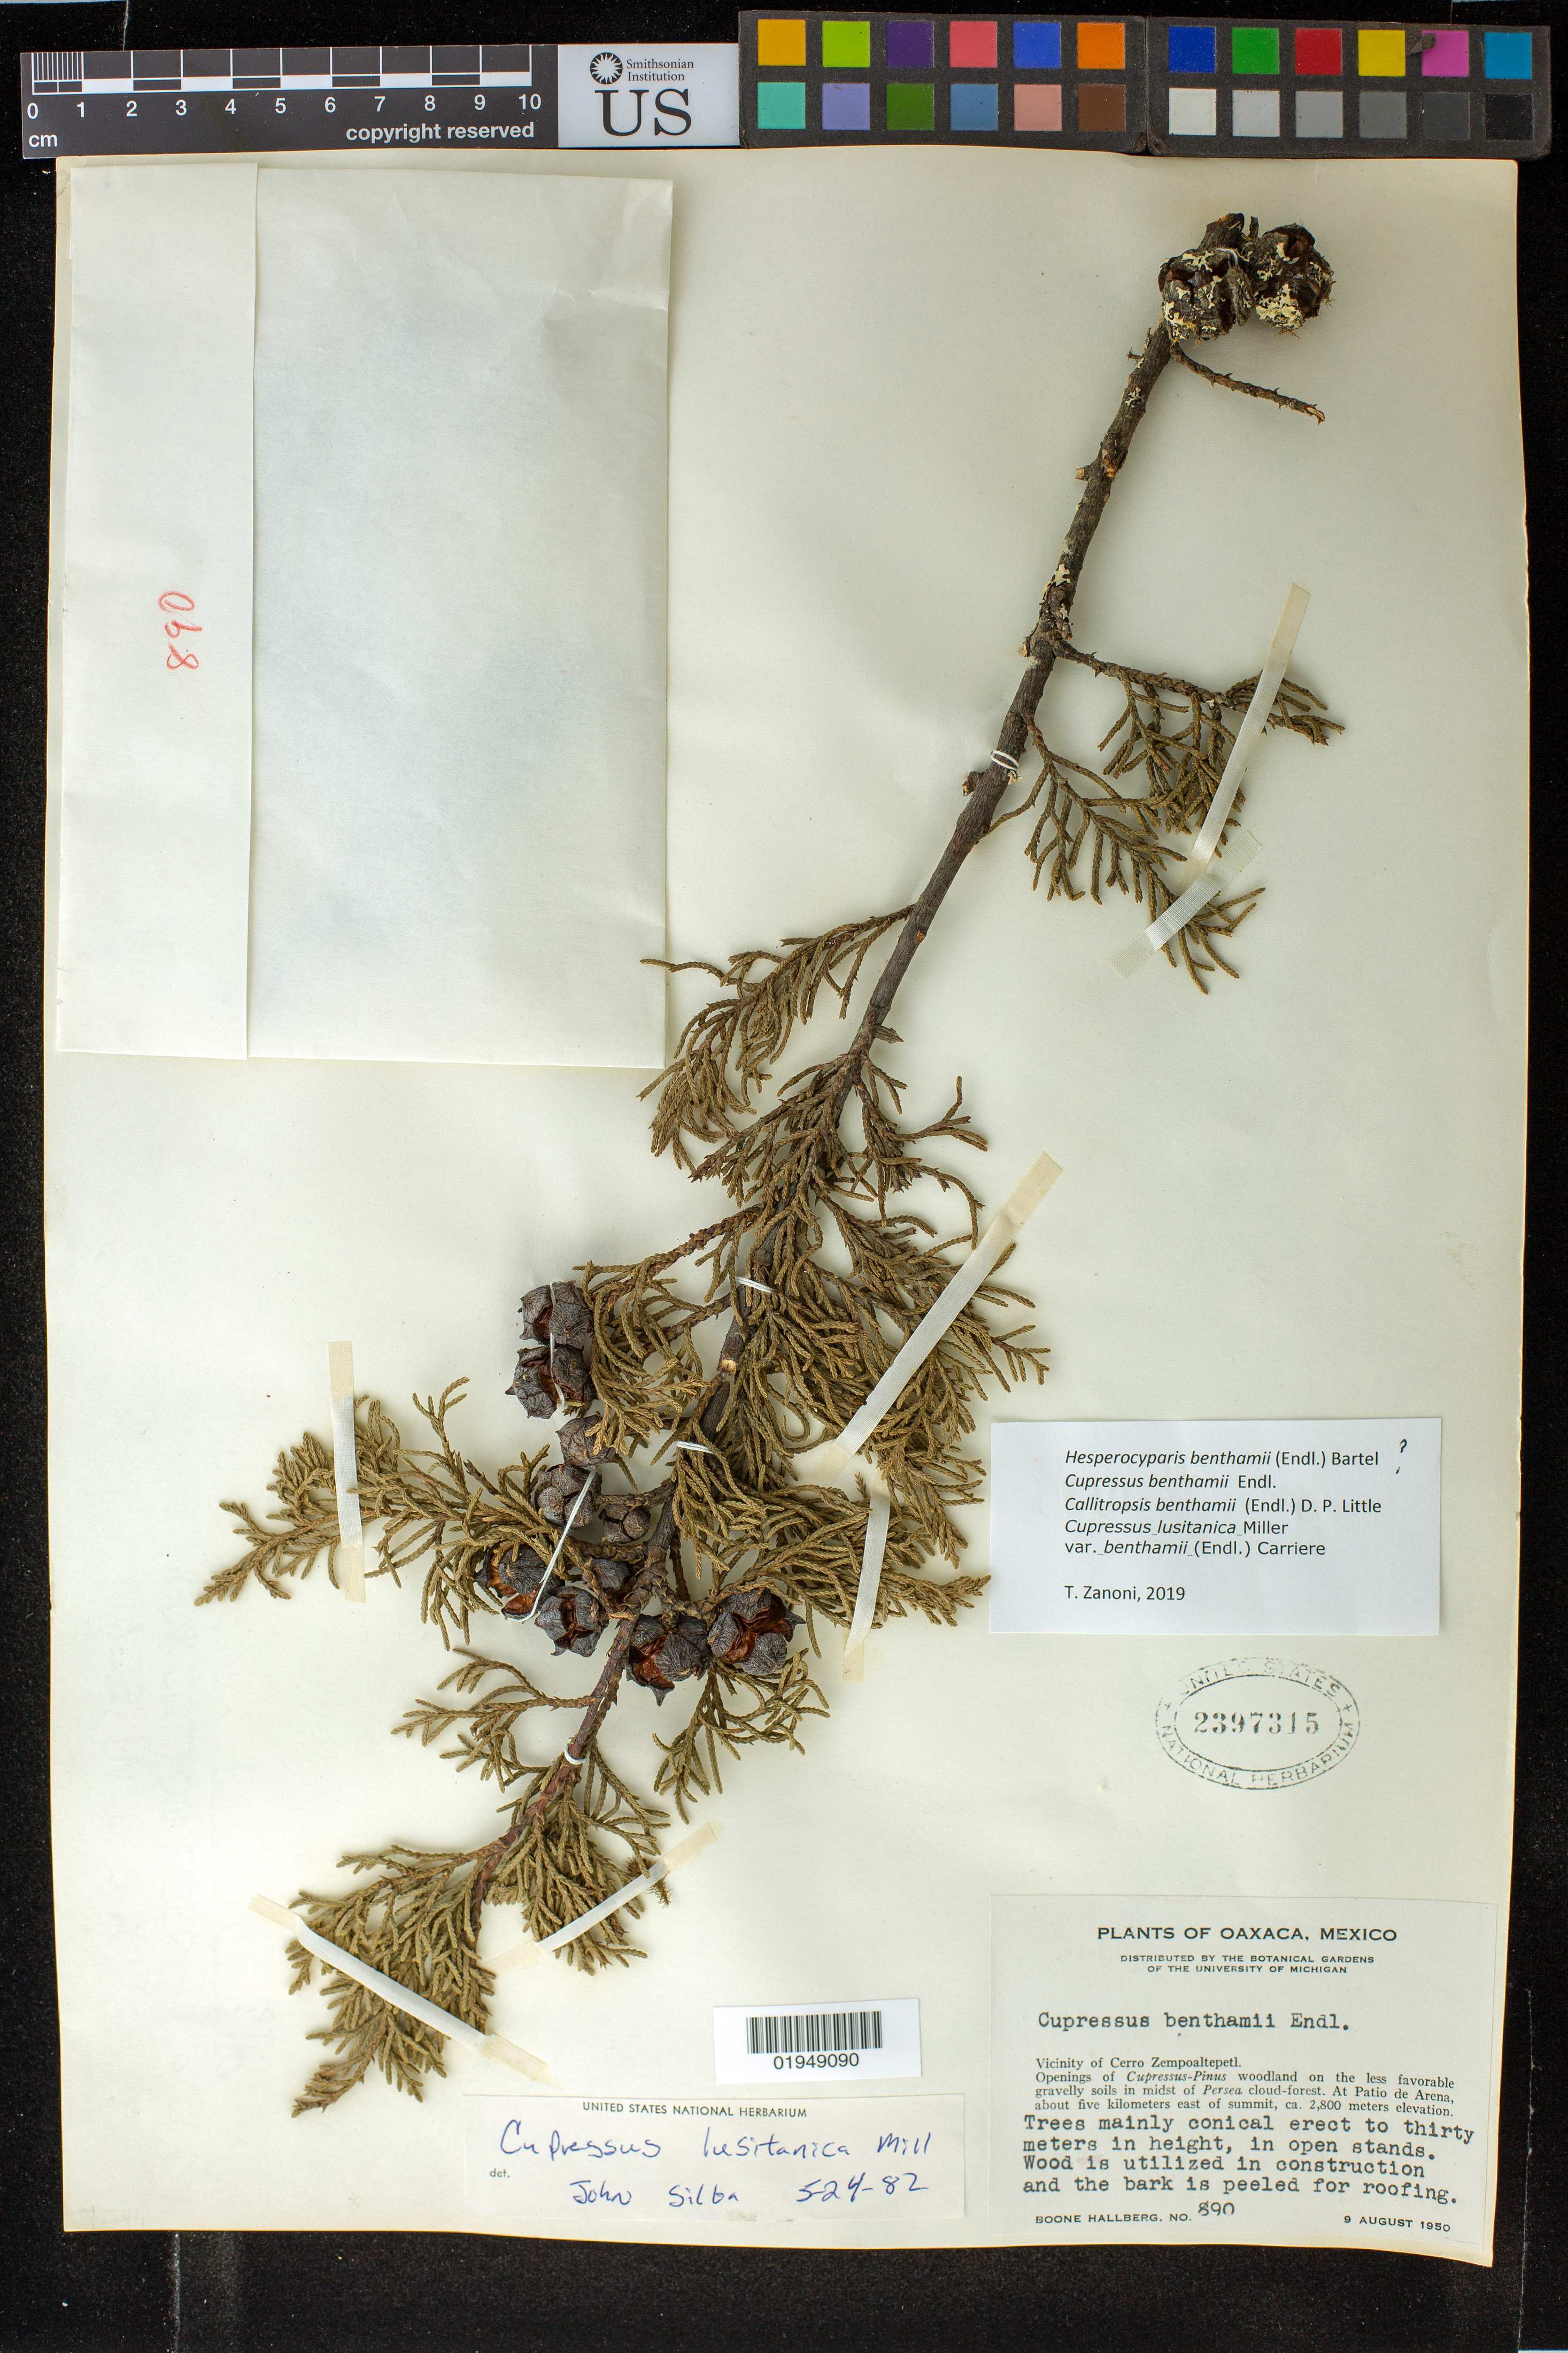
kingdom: Plantae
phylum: Tracheophyta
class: Pinopsida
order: Pinales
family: Cupressaceae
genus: Hesperocyparis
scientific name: Hesperocyparis benthamii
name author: (Endl.) Bartel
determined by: Zanoni, T. A., (NY), New York Botanical Garden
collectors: B. Hallberg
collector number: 890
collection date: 1950-08-09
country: Mexico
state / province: Oaxaca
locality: Vicinity of Cerro Zempoaltepetl. In Persea cloud-forest at Patio de Arena, about five kilometers east of summit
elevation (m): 2800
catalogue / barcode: US 2397315